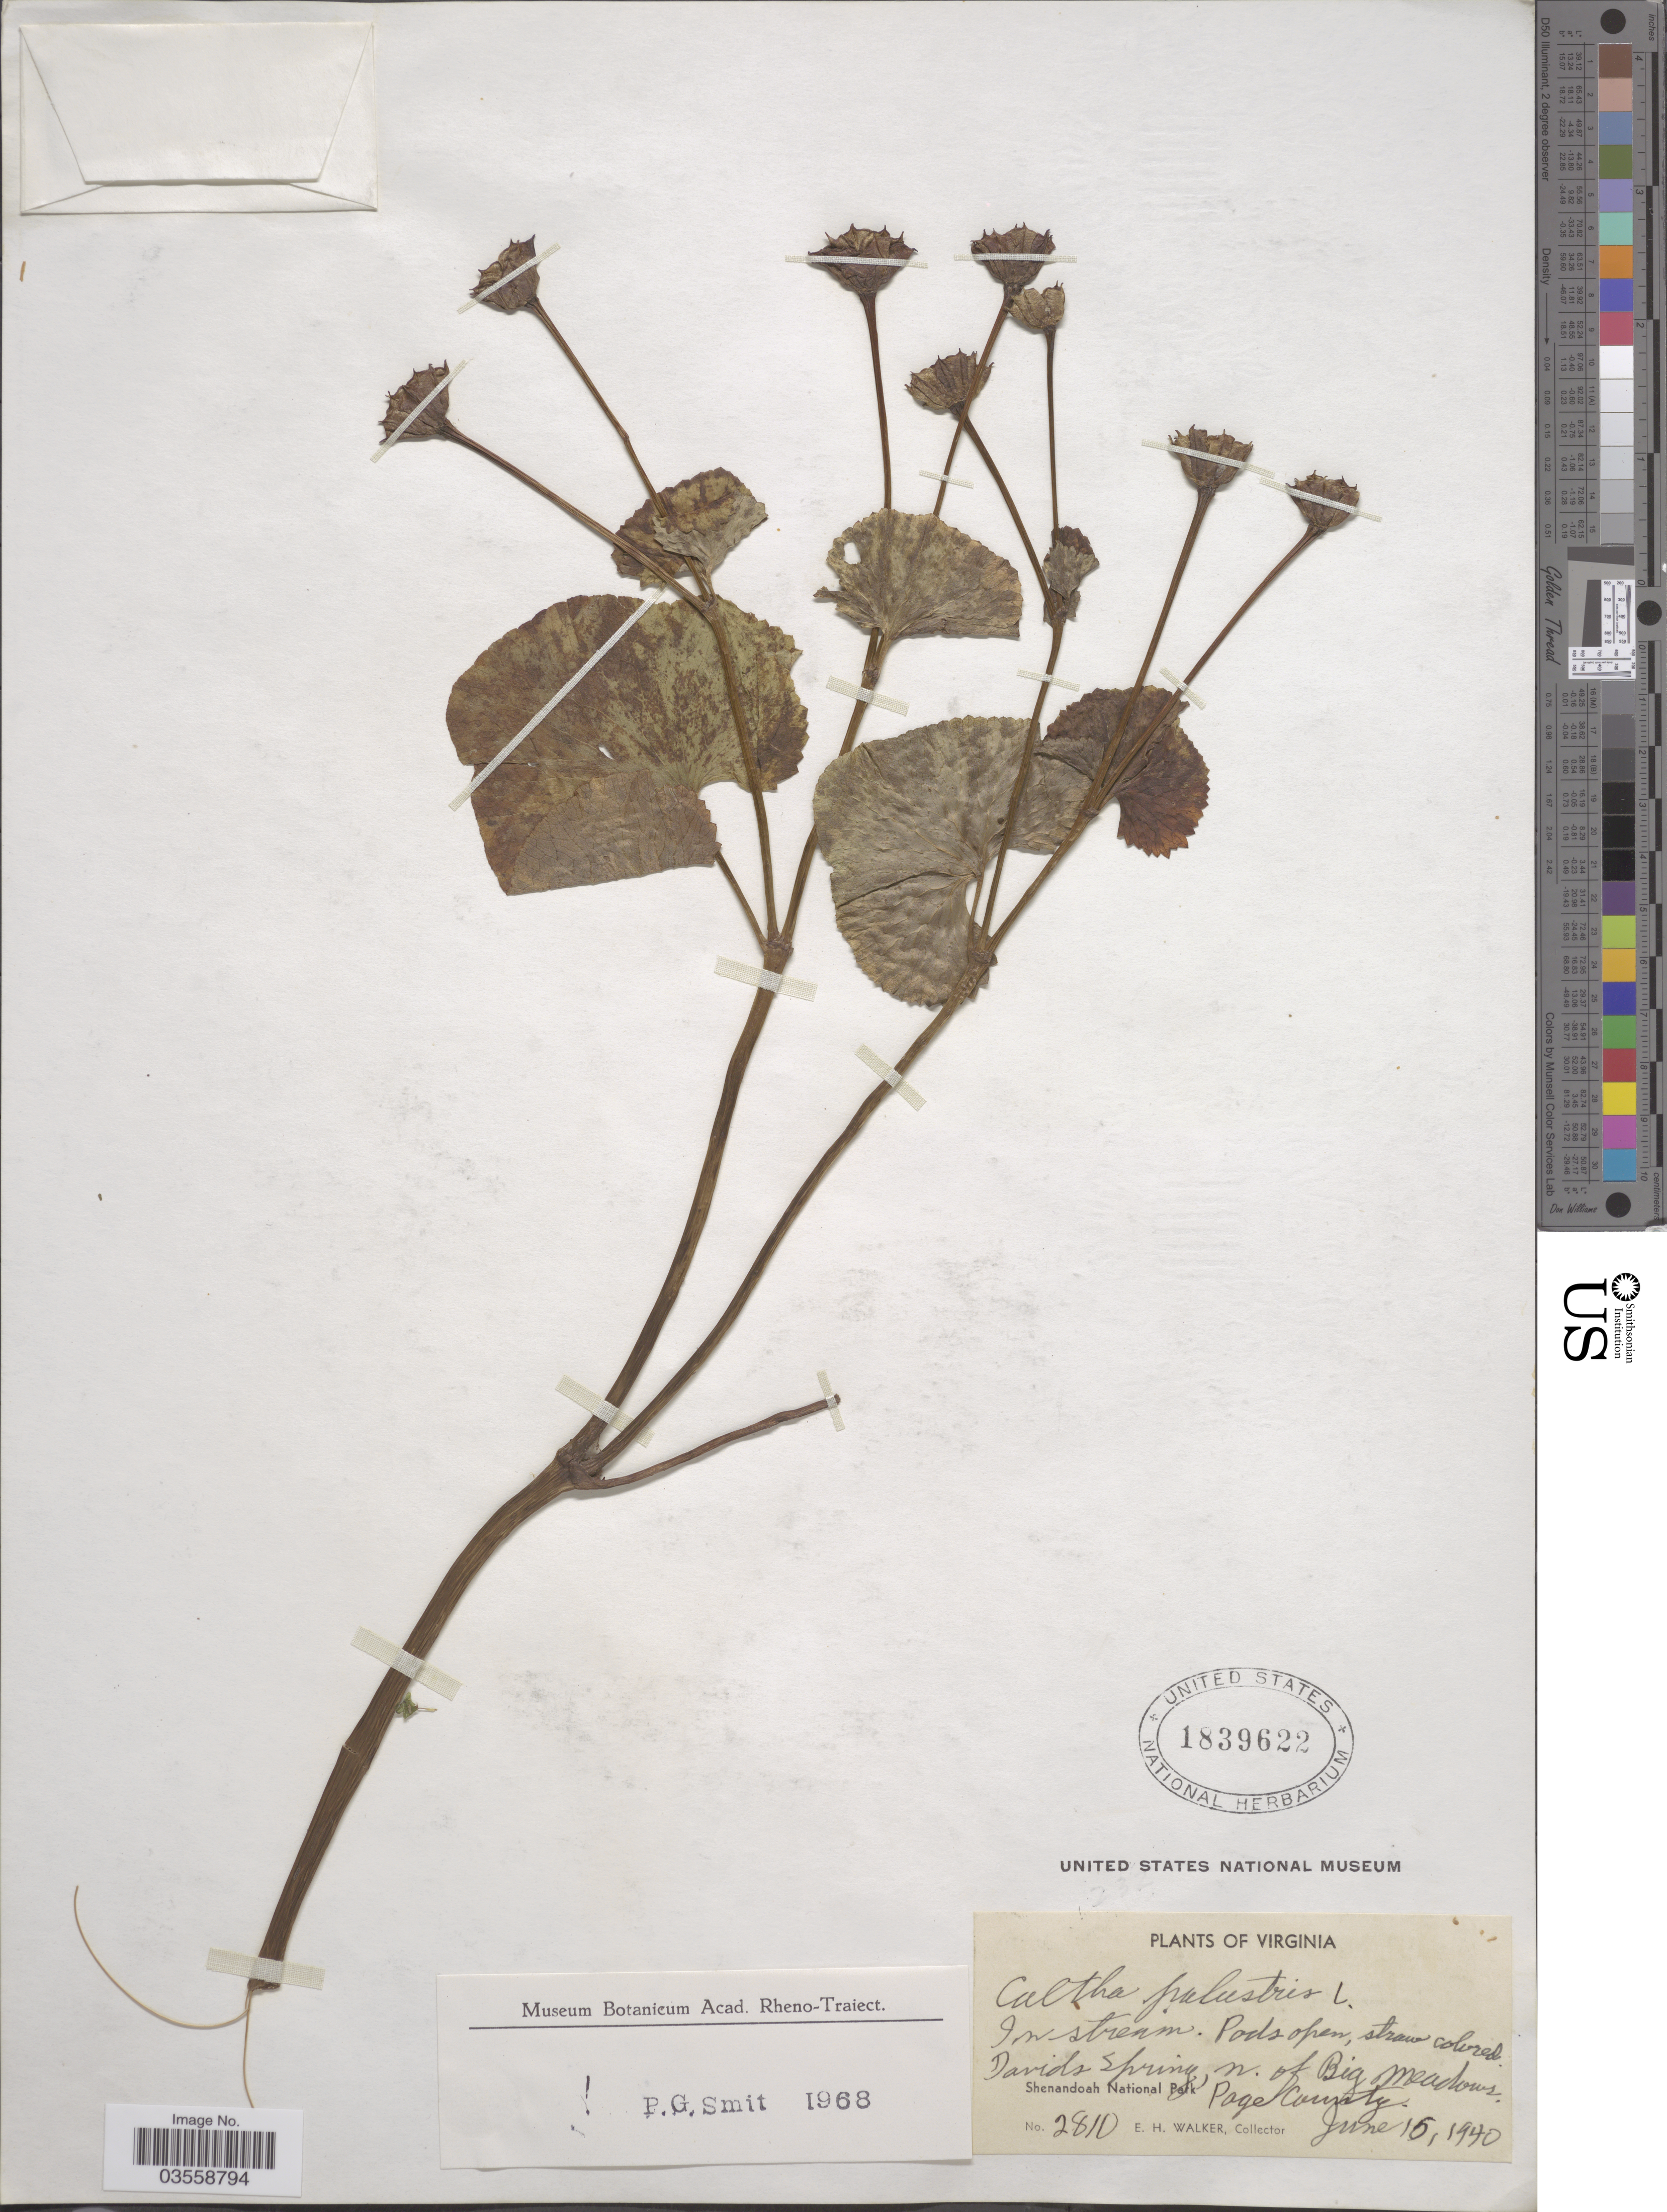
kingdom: Plantae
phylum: Tracheophyta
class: Magnoliopsida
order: Ranunculales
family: Ranunculaceae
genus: Caltha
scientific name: Caltha palustris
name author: L.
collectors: E. H. Walker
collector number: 2810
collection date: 1940-06-15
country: United States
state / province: Virginia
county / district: Page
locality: Davids Spring, n. of Big Meadows. Shenandoah National Park. Page County.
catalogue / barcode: US 1839622